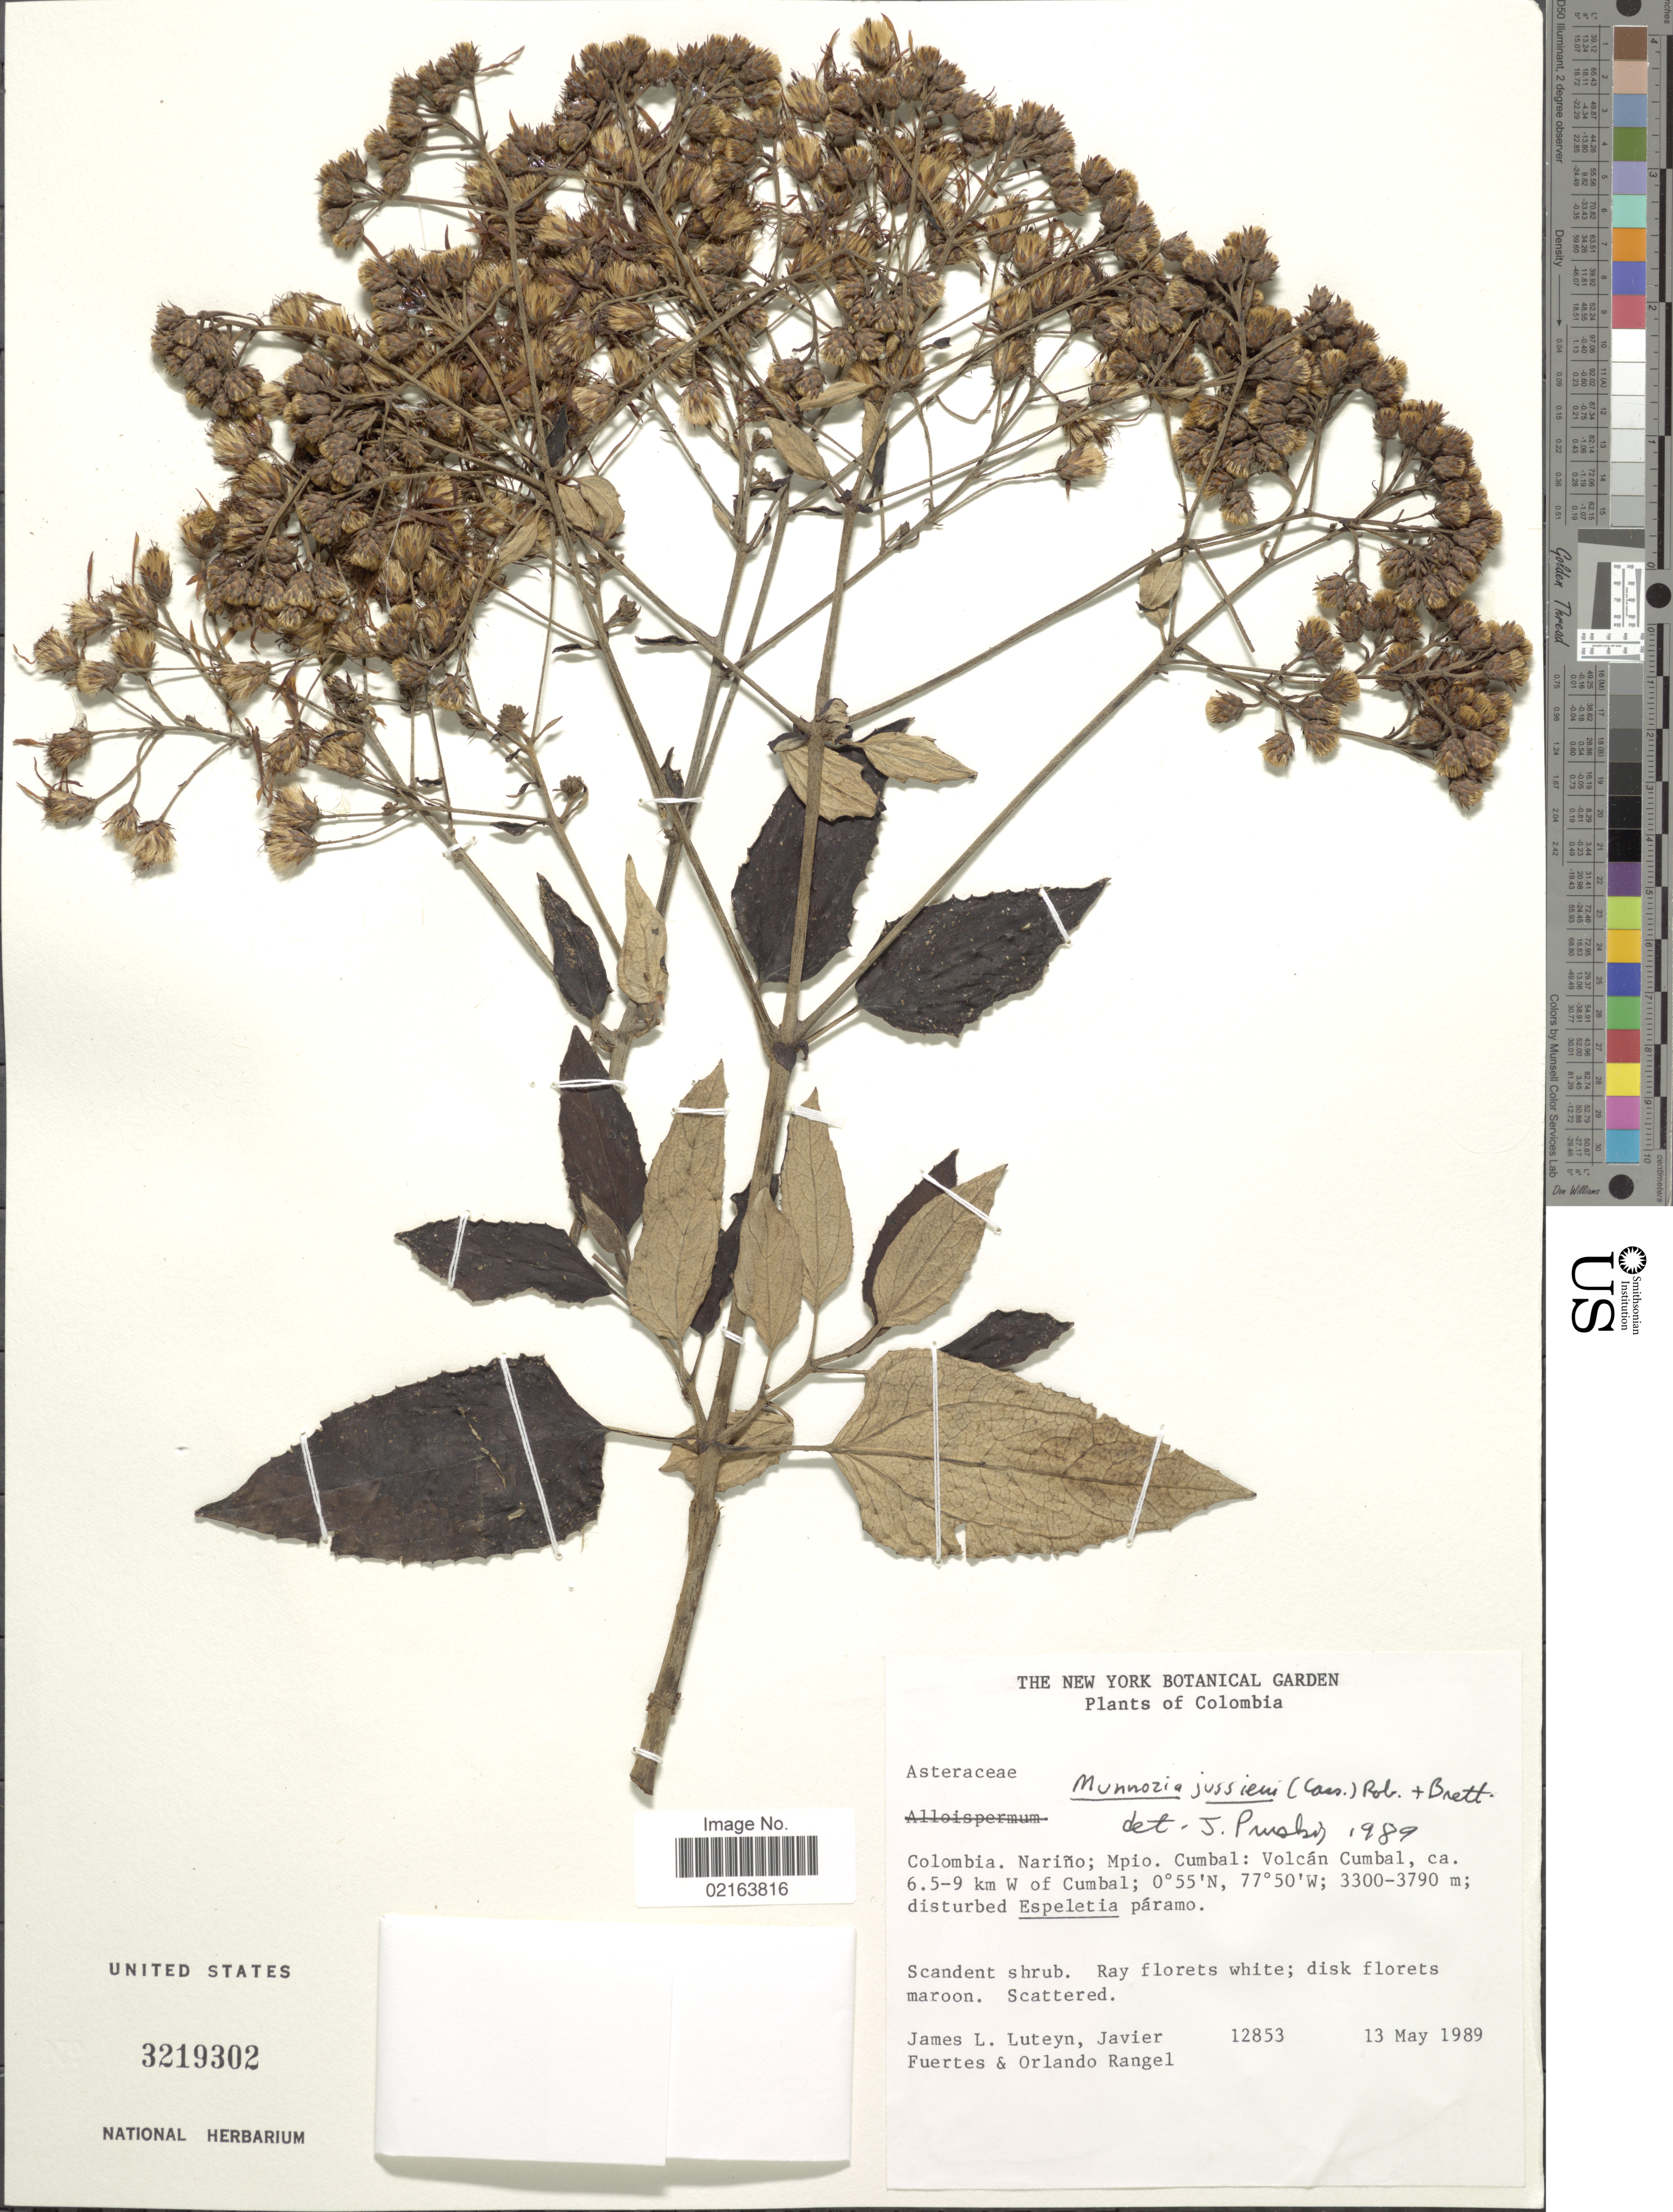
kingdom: Plantae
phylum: Tracheophyta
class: Magnoliopsida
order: Asterales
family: Asteraceae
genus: Munnozia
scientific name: Munnozia jussieui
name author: (Cass.) H. Rob. & Brettell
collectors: J. L. Luteyn, J. Fuertes & O. Rangel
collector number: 12853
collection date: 1989-05-13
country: Colombia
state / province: Nariño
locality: Narino: Mpio. Cumbal: Volcan Cumbal, 6.5-9 km W of Cumbal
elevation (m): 3300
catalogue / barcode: US 3219302